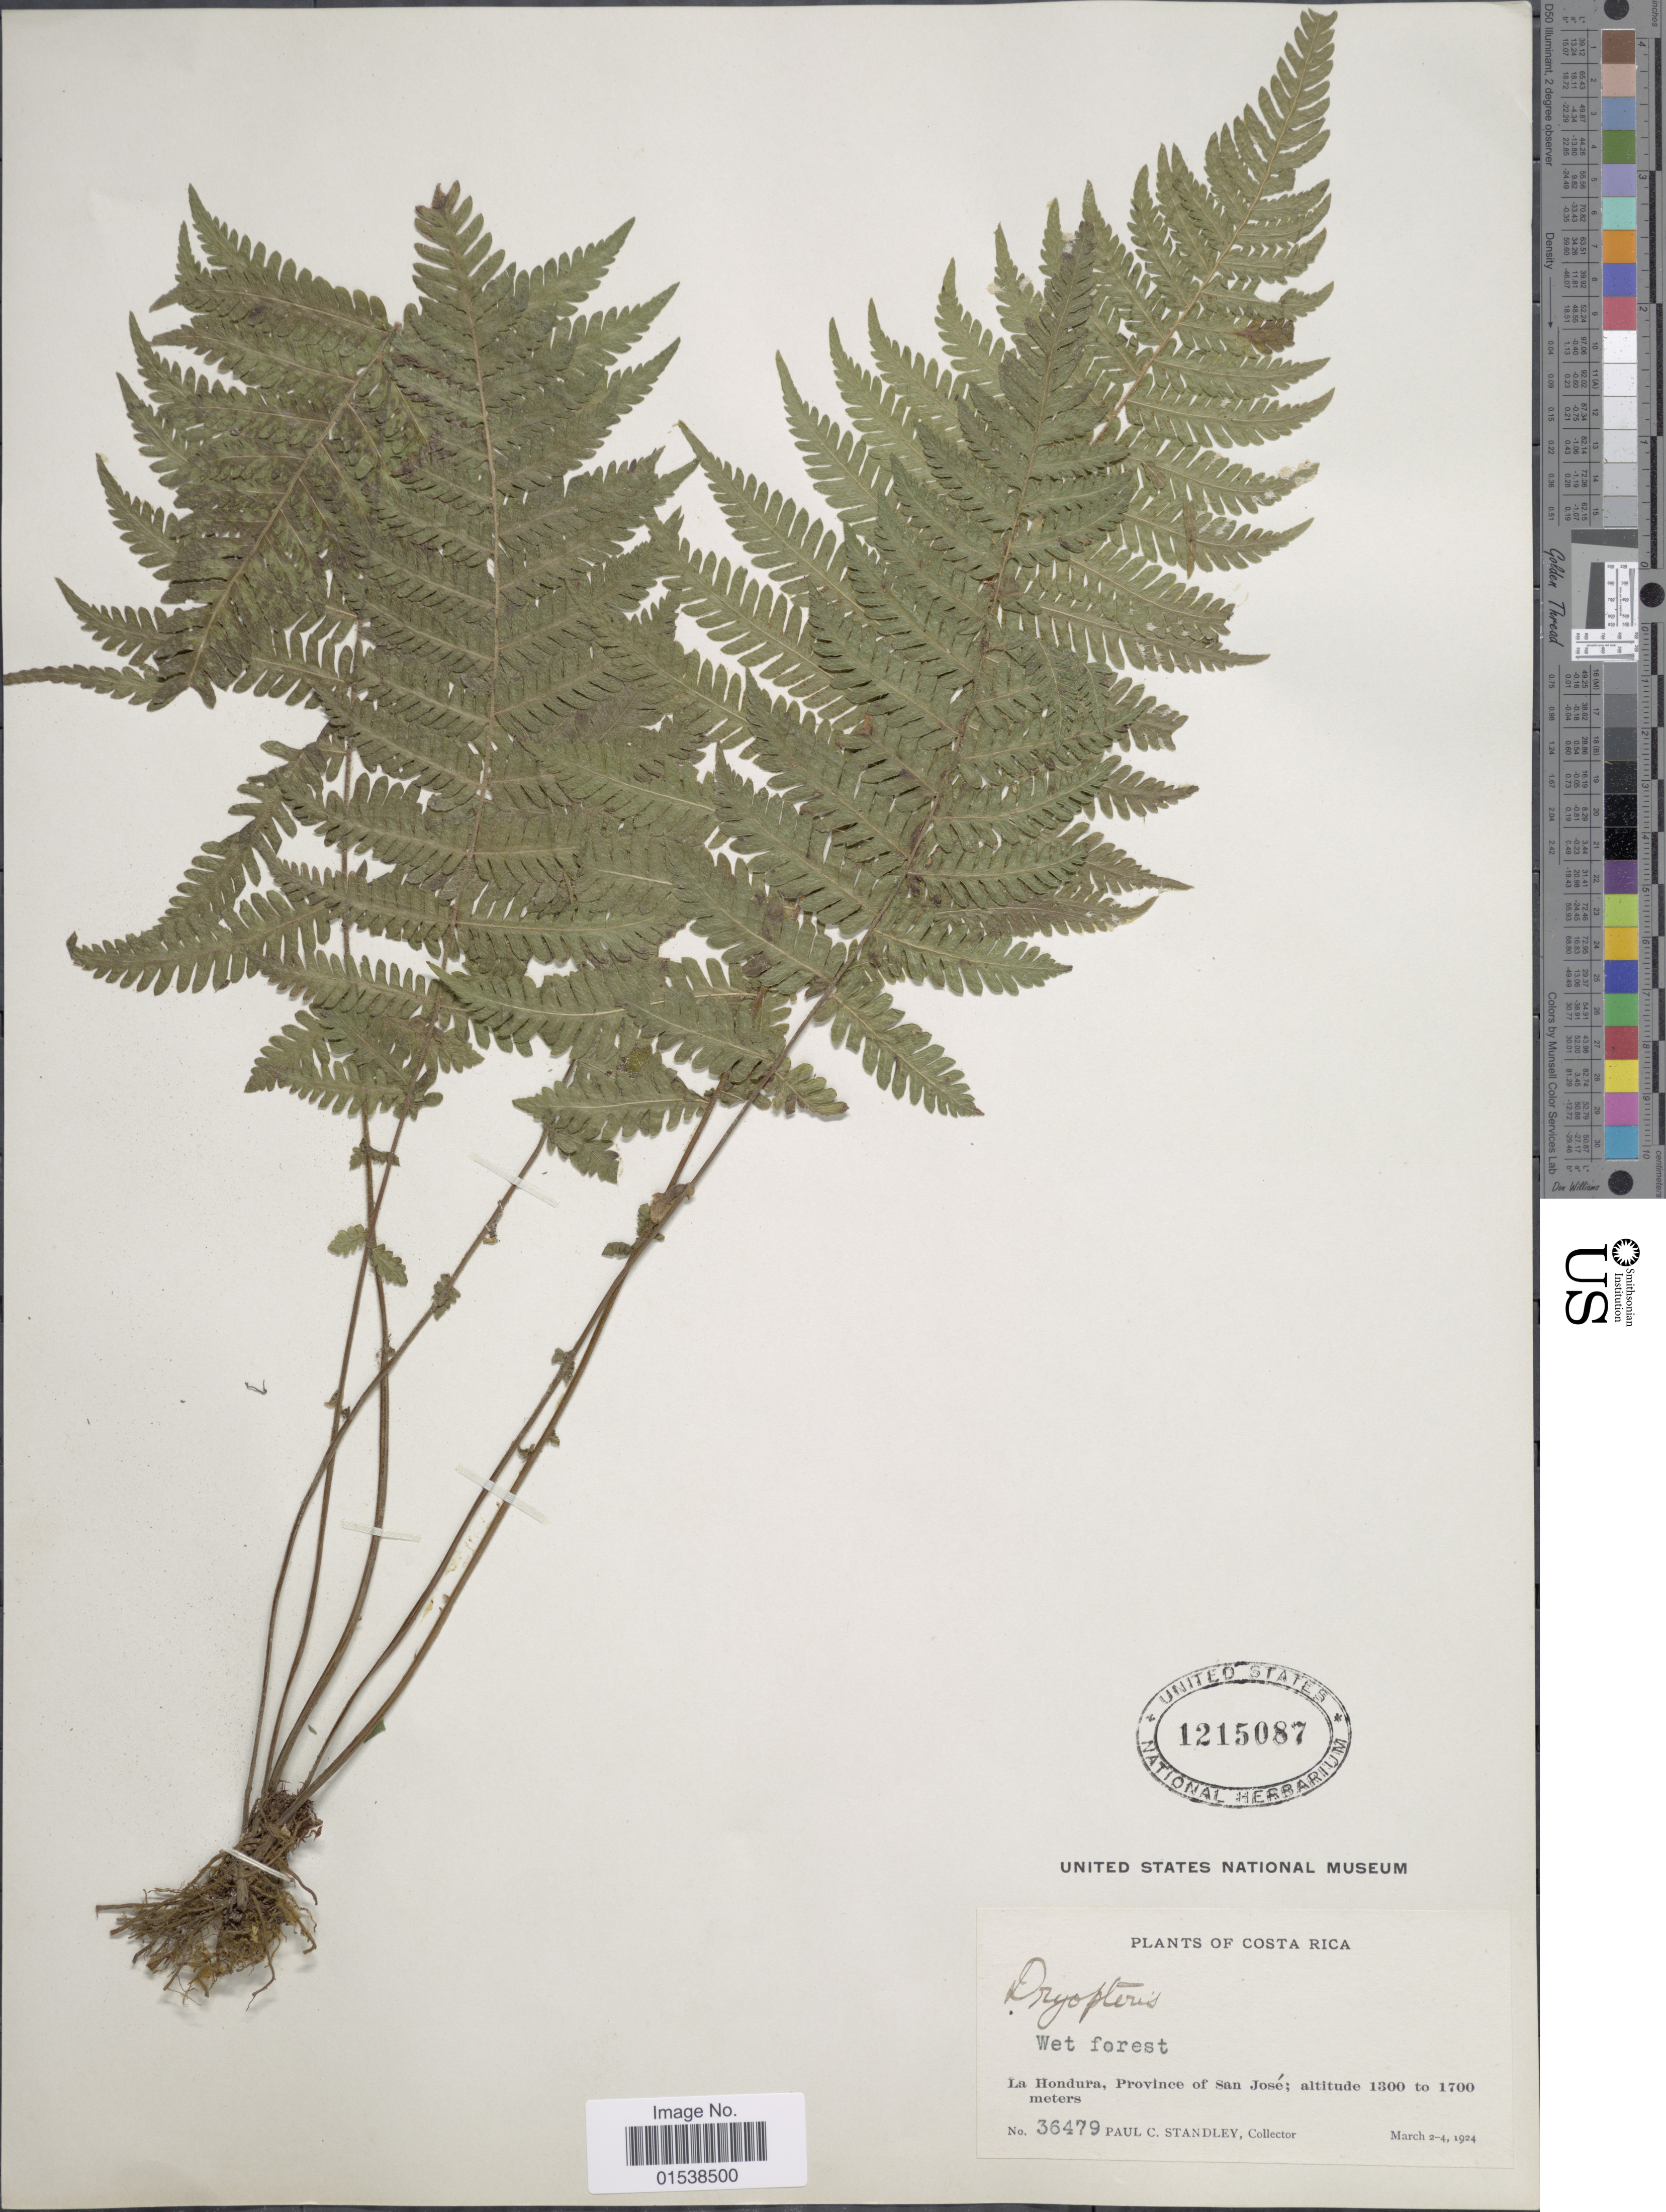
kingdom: Plantae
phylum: Tracheophyta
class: Polypodiopsida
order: Polypodiales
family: Thelypteridaceae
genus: Amauropelta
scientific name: Amauropelta oligocarpa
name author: (Humb. & Bonpl. ex Willd.) Pic. Serm.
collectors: P. C. Standley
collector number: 36479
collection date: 1924-03-02/1924-03-04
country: Costa Rica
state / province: San José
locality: La Hondura, Province of San Jose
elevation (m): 1300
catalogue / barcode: US 1215087